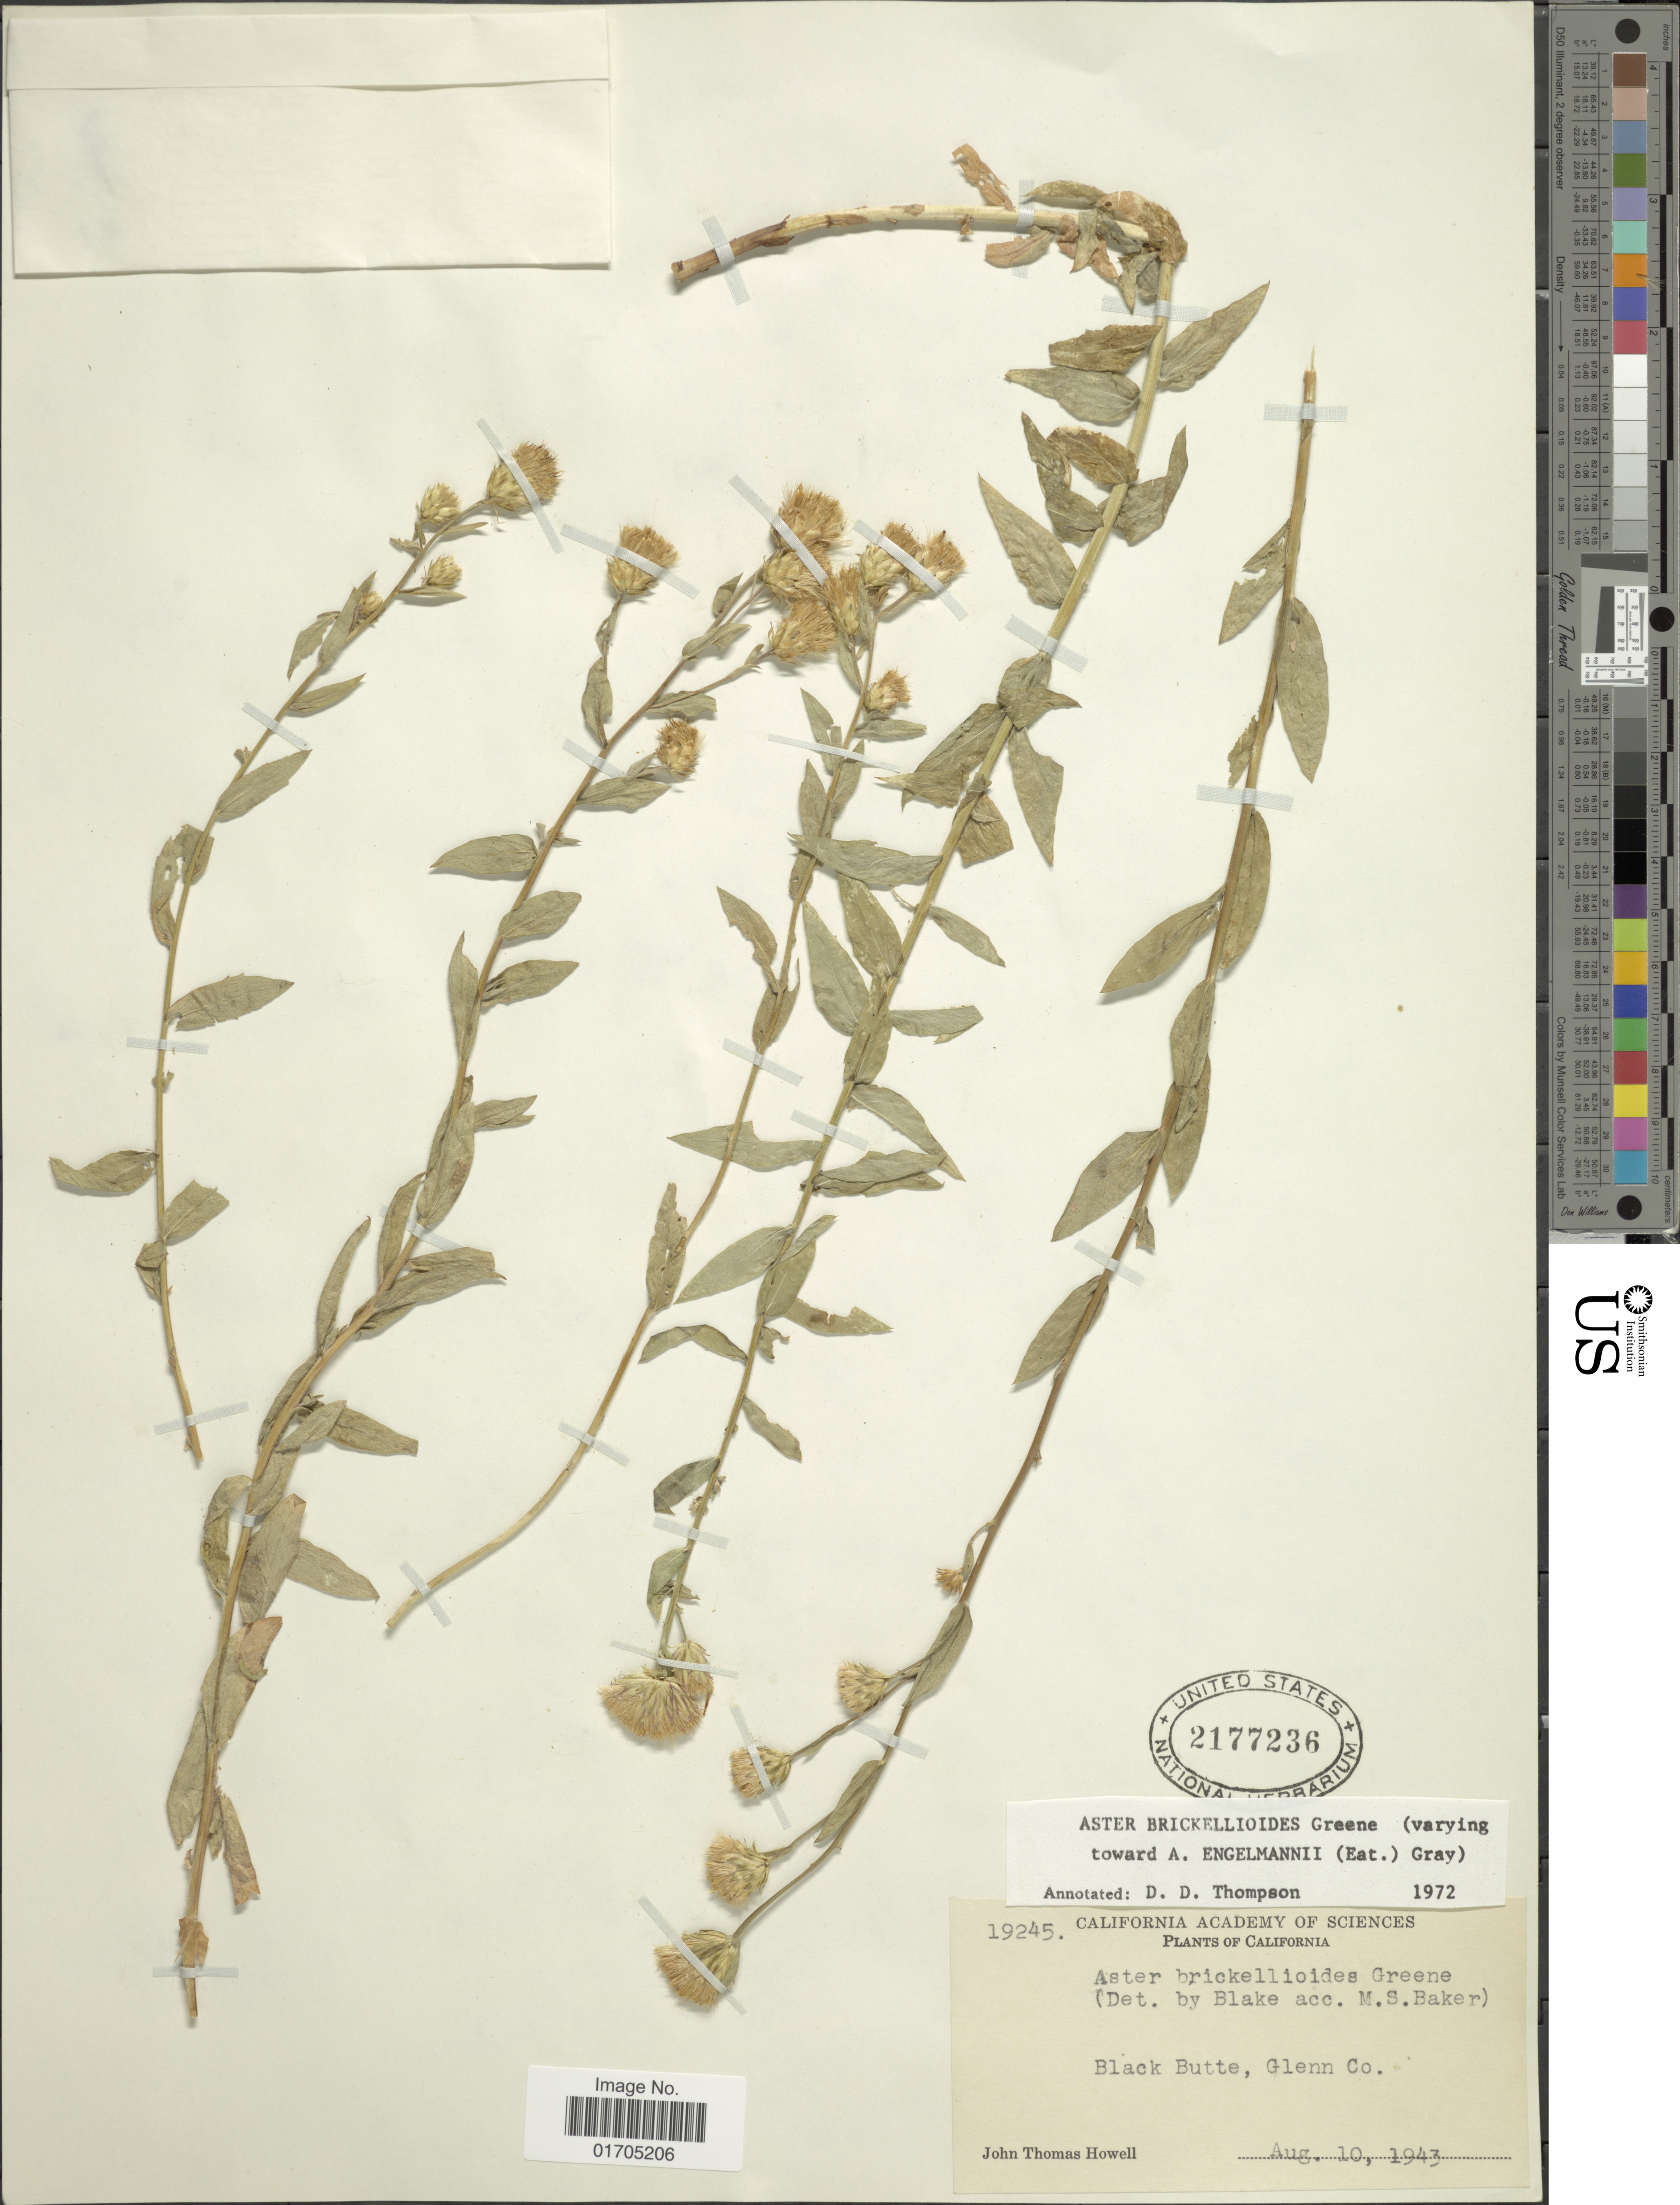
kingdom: Plantae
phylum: Tracheophyta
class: Magnoliopsida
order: Asterales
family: Asteraceae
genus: Eucephalus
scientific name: Eucephalus brickellioides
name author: G.L. Nesom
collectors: J. T. Howell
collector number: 19245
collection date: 1943-08-10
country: United States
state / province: California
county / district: Glenn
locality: Black Butte, Glenn Co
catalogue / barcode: US 2177236